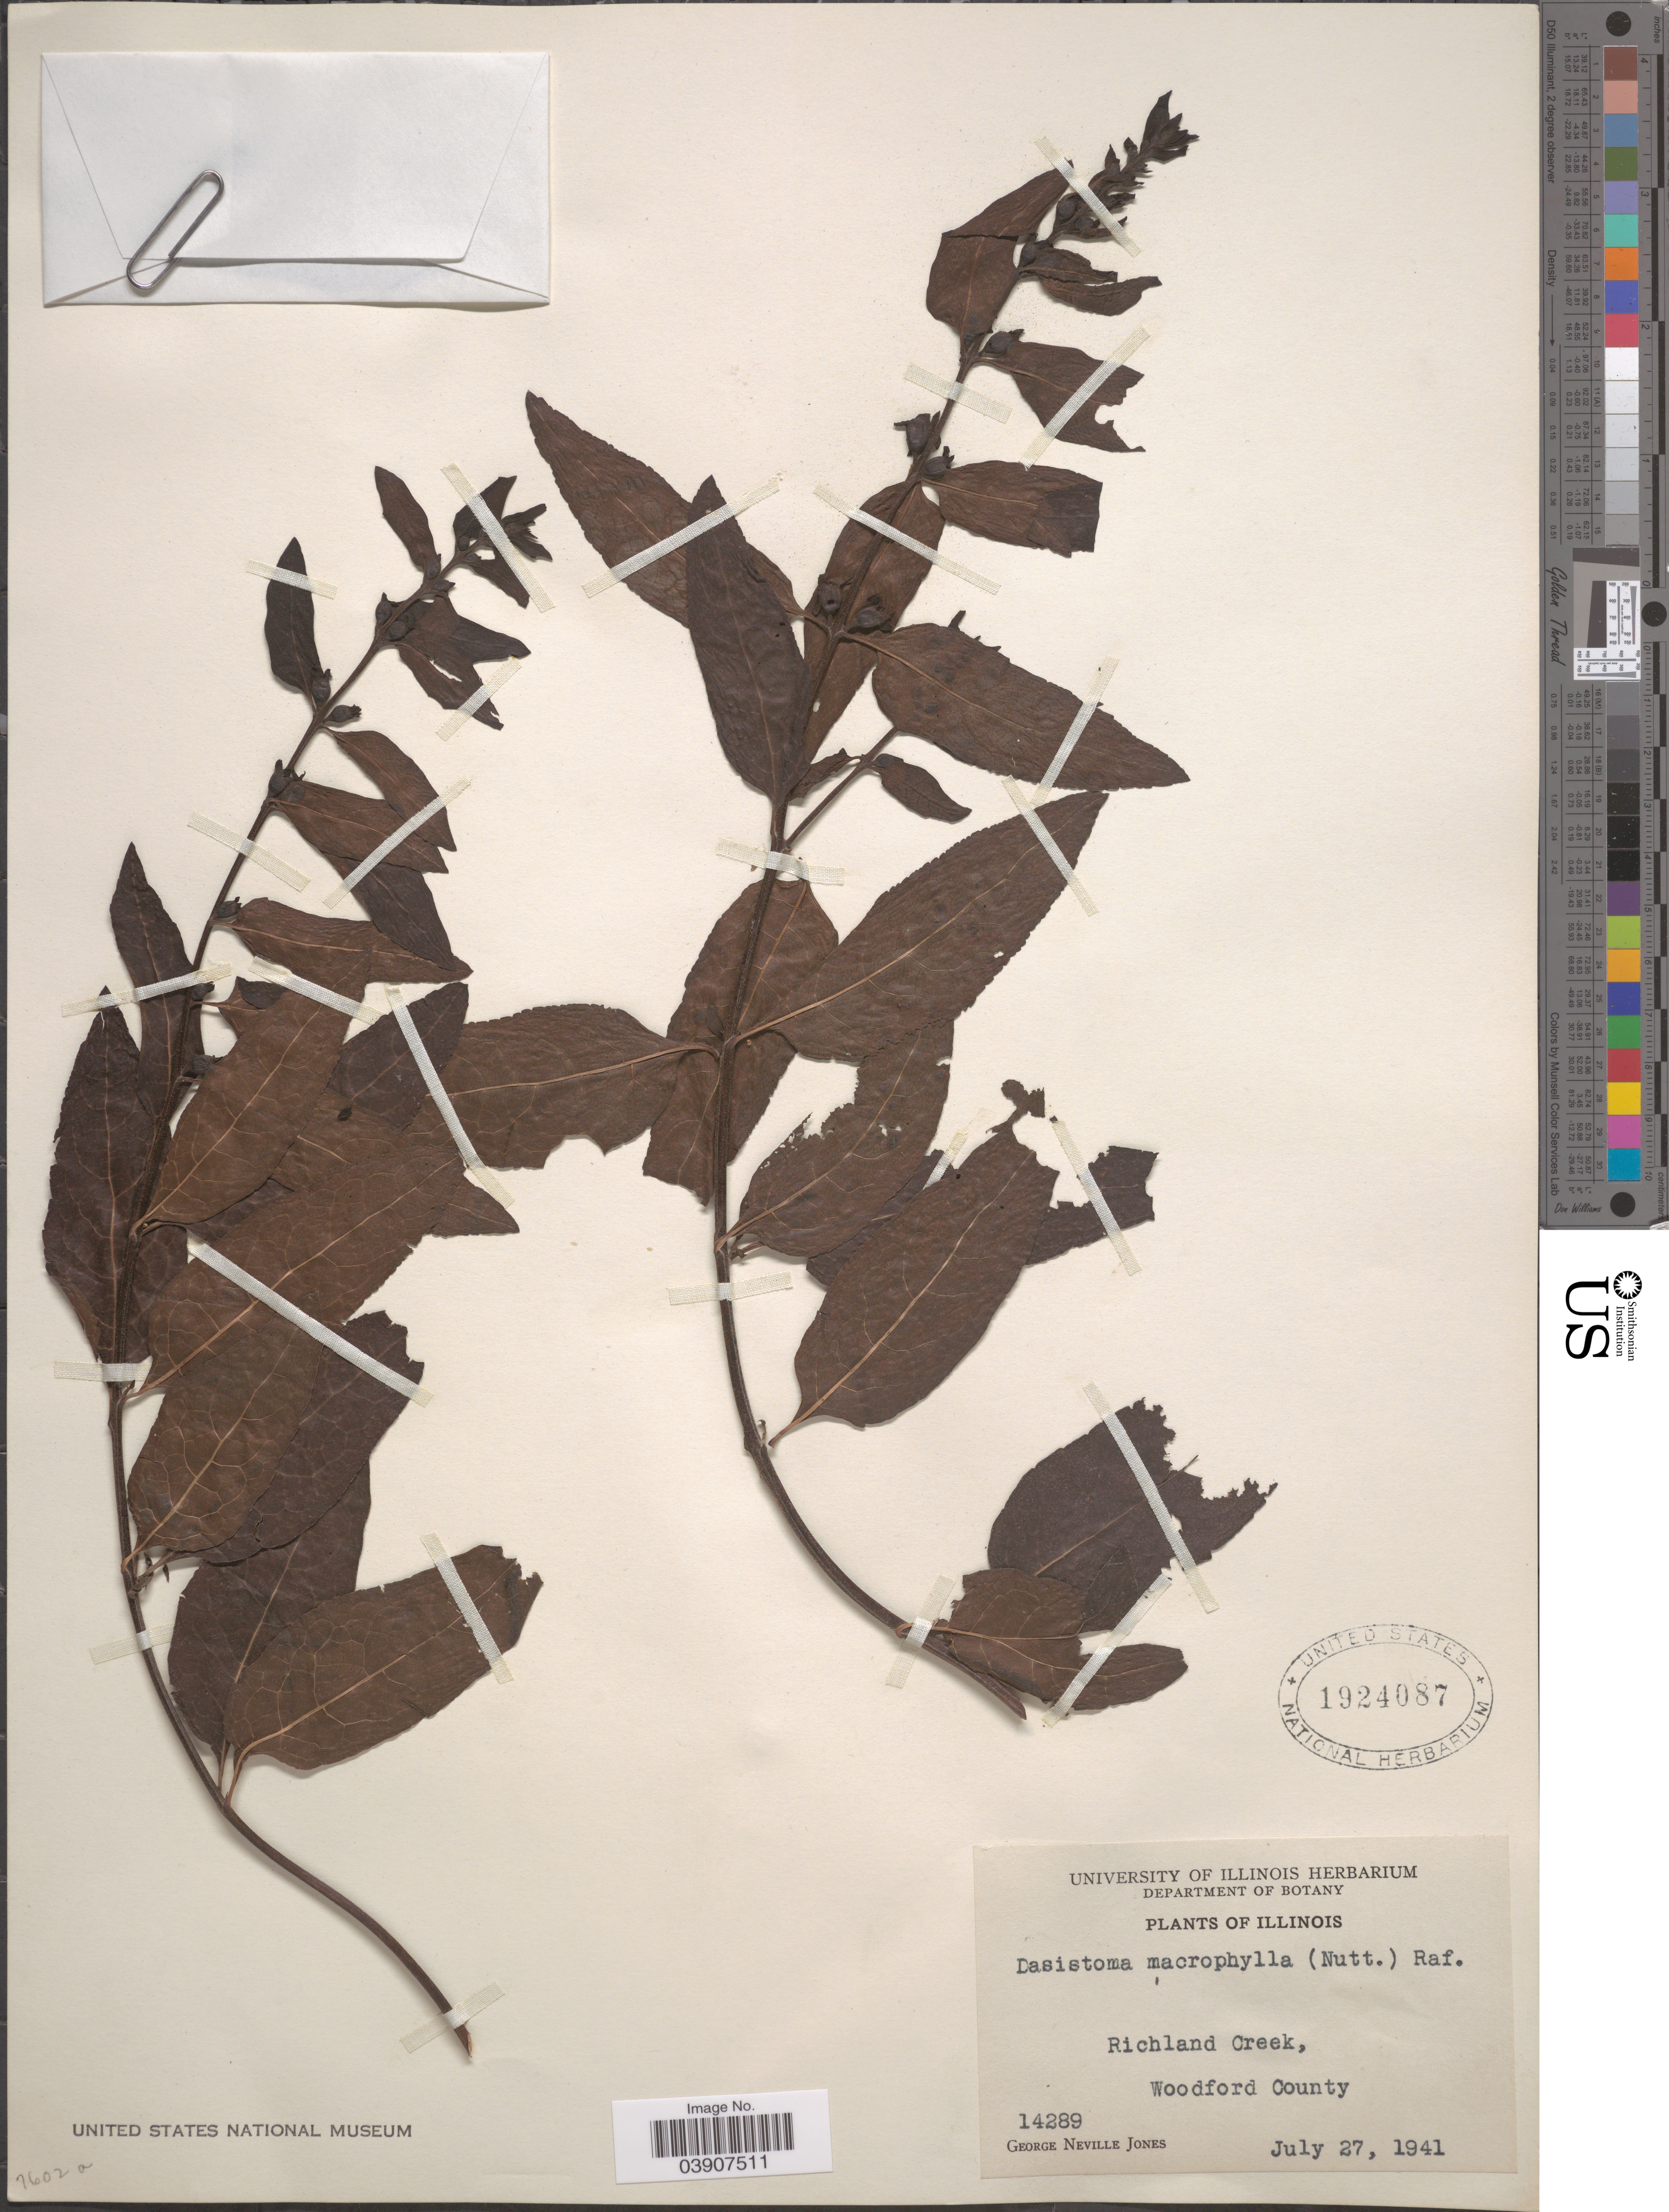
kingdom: Plantae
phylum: Tracheophyta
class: Magnoliopsida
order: Lamiales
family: Orobanchaceae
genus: Dasistoma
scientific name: Dasistoma macrophylla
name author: (Nutt.) Raf.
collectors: G. N. Jones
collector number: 14289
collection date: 1941-07-27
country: United States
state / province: Illinois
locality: Richland Creek, Woodford County.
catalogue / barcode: US 1924087